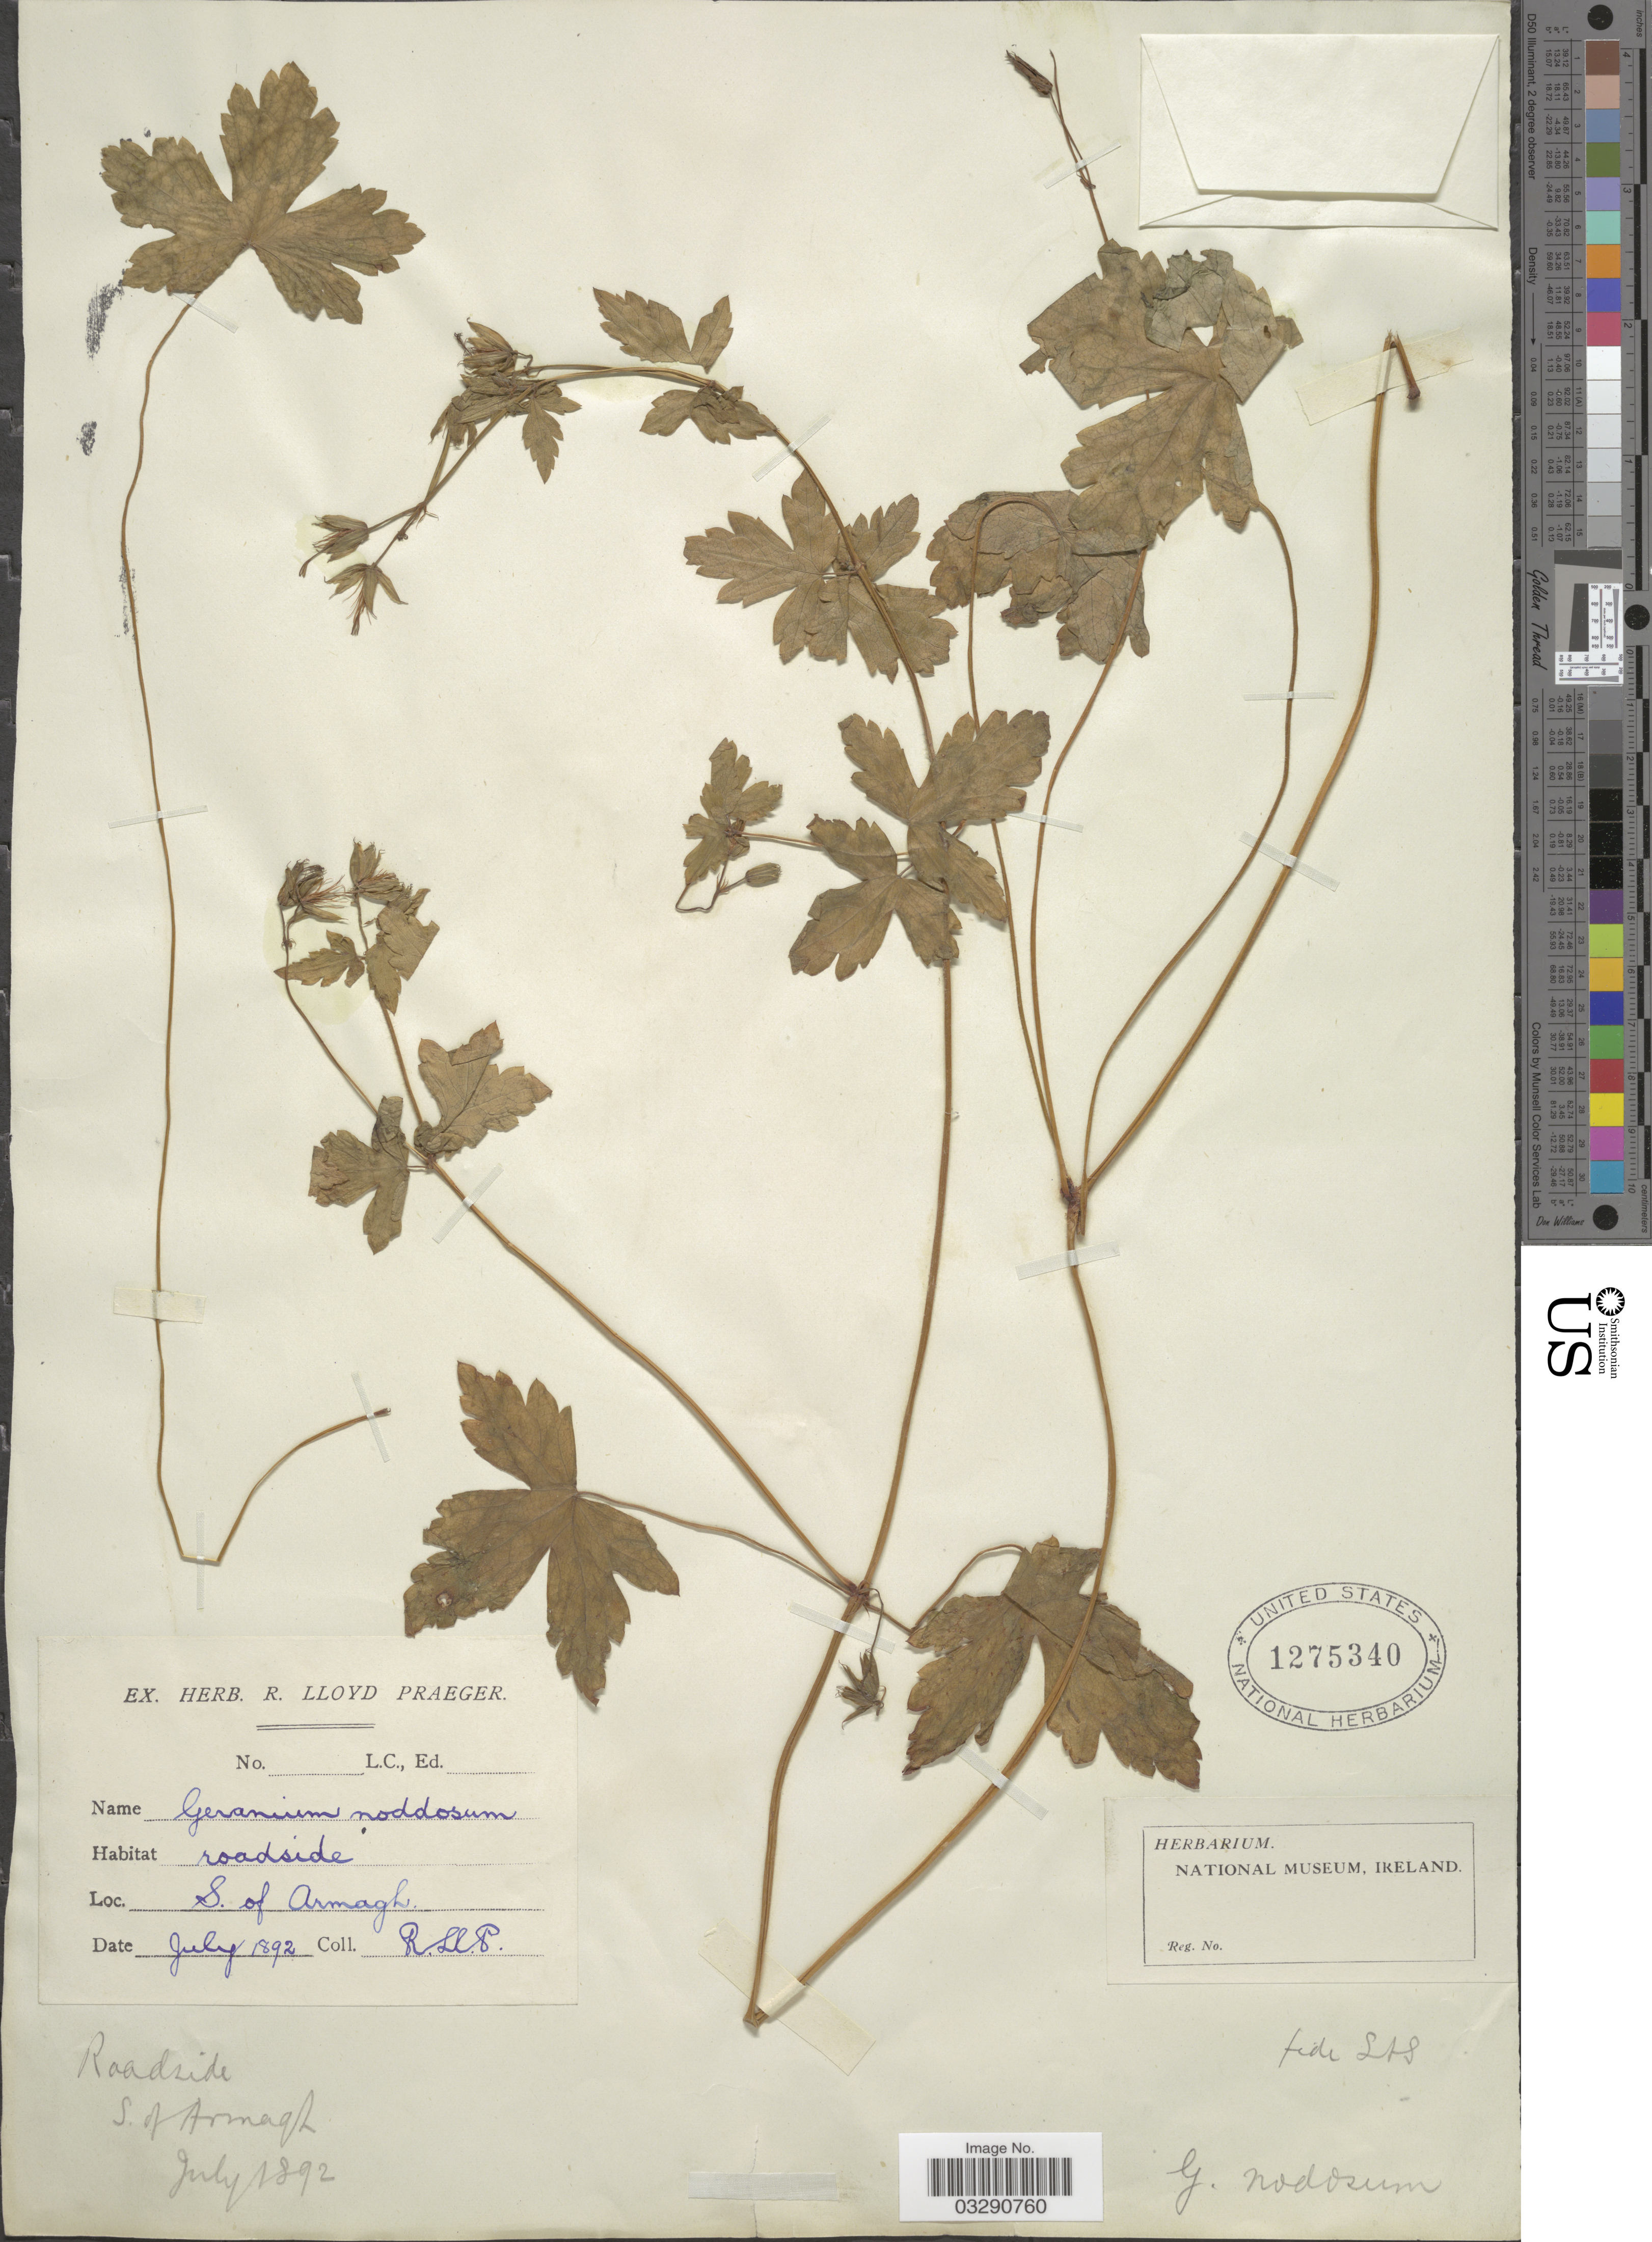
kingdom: Plantae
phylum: Tracheophyta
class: Magnoliopsida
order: Geraniales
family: Geraniaceae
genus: Geranium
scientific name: Geranium nodosum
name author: L.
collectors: R. Praeger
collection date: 1892-07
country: United Kingdom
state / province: Northern Ireland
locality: S. of Armagh.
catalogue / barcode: US 1275340